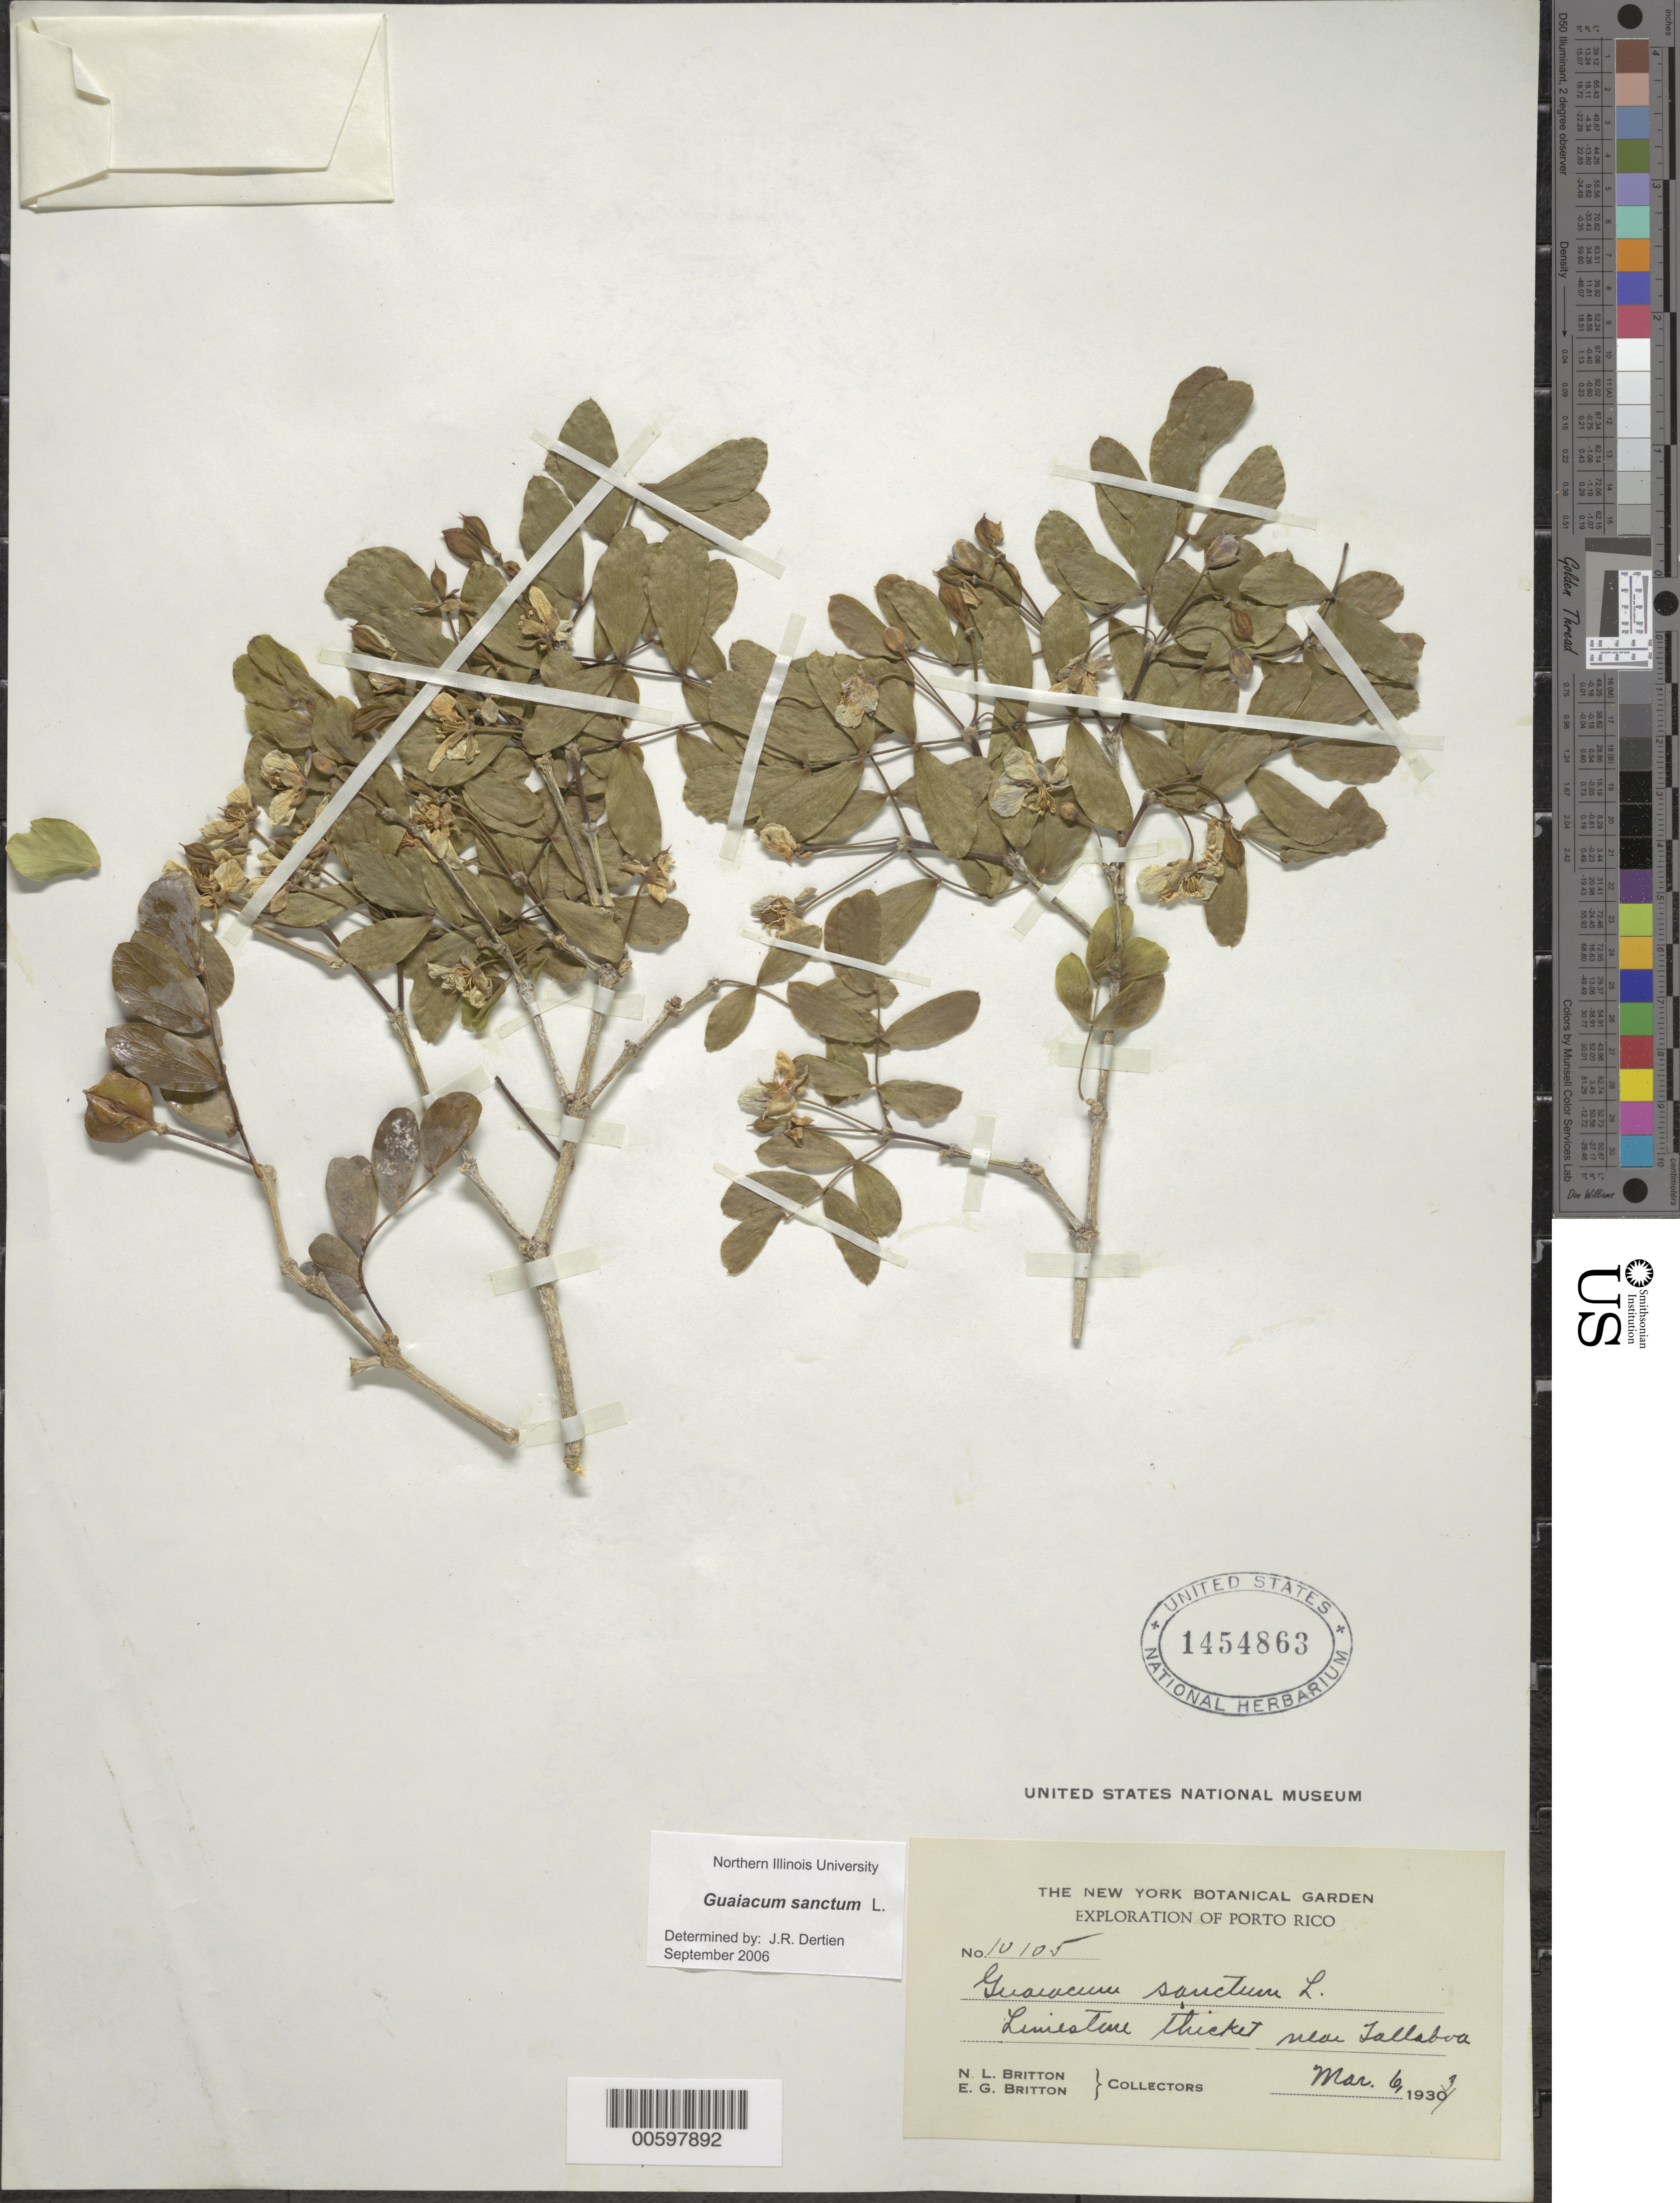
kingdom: Plantae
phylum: Tracheophyta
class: Magnoliopsida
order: Zygophyllales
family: Zygophyllaceae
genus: Guaiacum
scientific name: Guaiacum sanctum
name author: L.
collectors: N. Britton & E. G. Britton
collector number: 10105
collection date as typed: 06 Mar 1933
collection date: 1933-03-06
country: Puerto Rico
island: Greater Antilles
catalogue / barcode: US 1454863